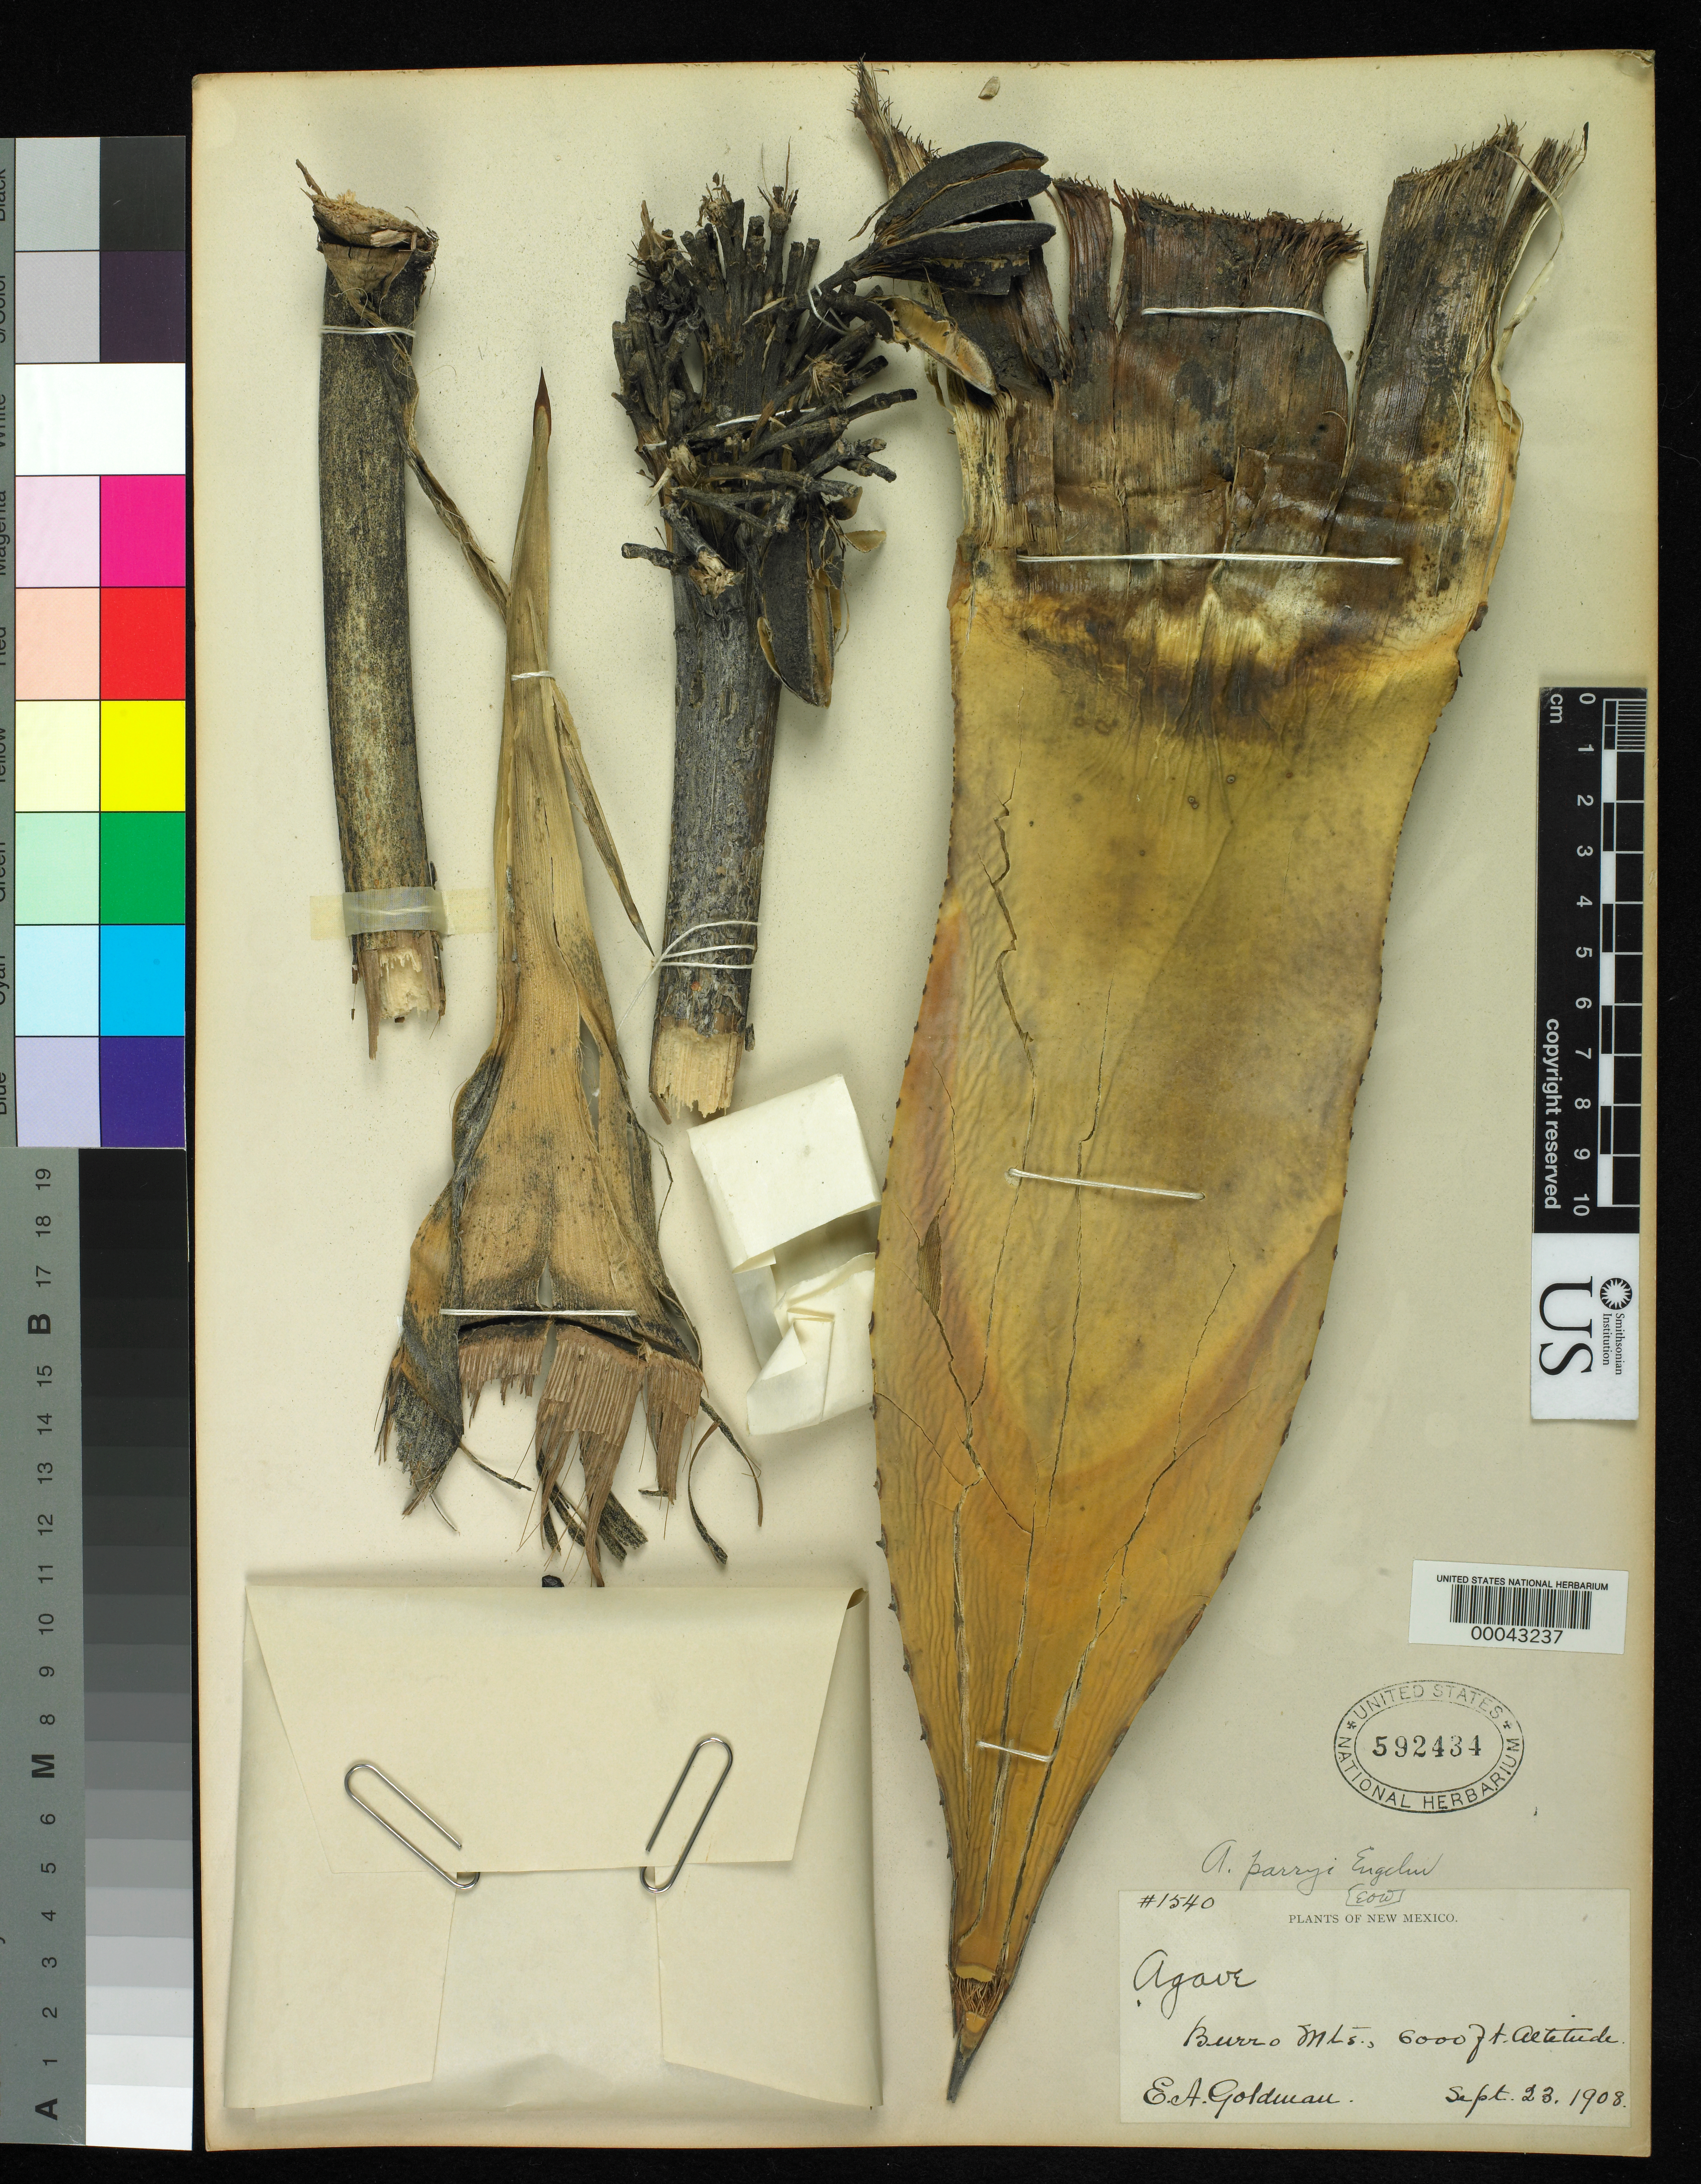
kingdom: Plantae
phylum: Tracheophyta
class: Liliopsida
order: Asparagales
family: Asparagaceae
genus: Agave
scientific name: Agave parryi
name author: Engelm.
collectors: E. A. Goldman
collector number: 1540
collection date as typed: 23 Sep 1908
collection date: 1908-09-23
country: United States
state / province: New Mexico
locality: Burro mts.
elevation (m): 1829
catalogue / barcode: US 592434